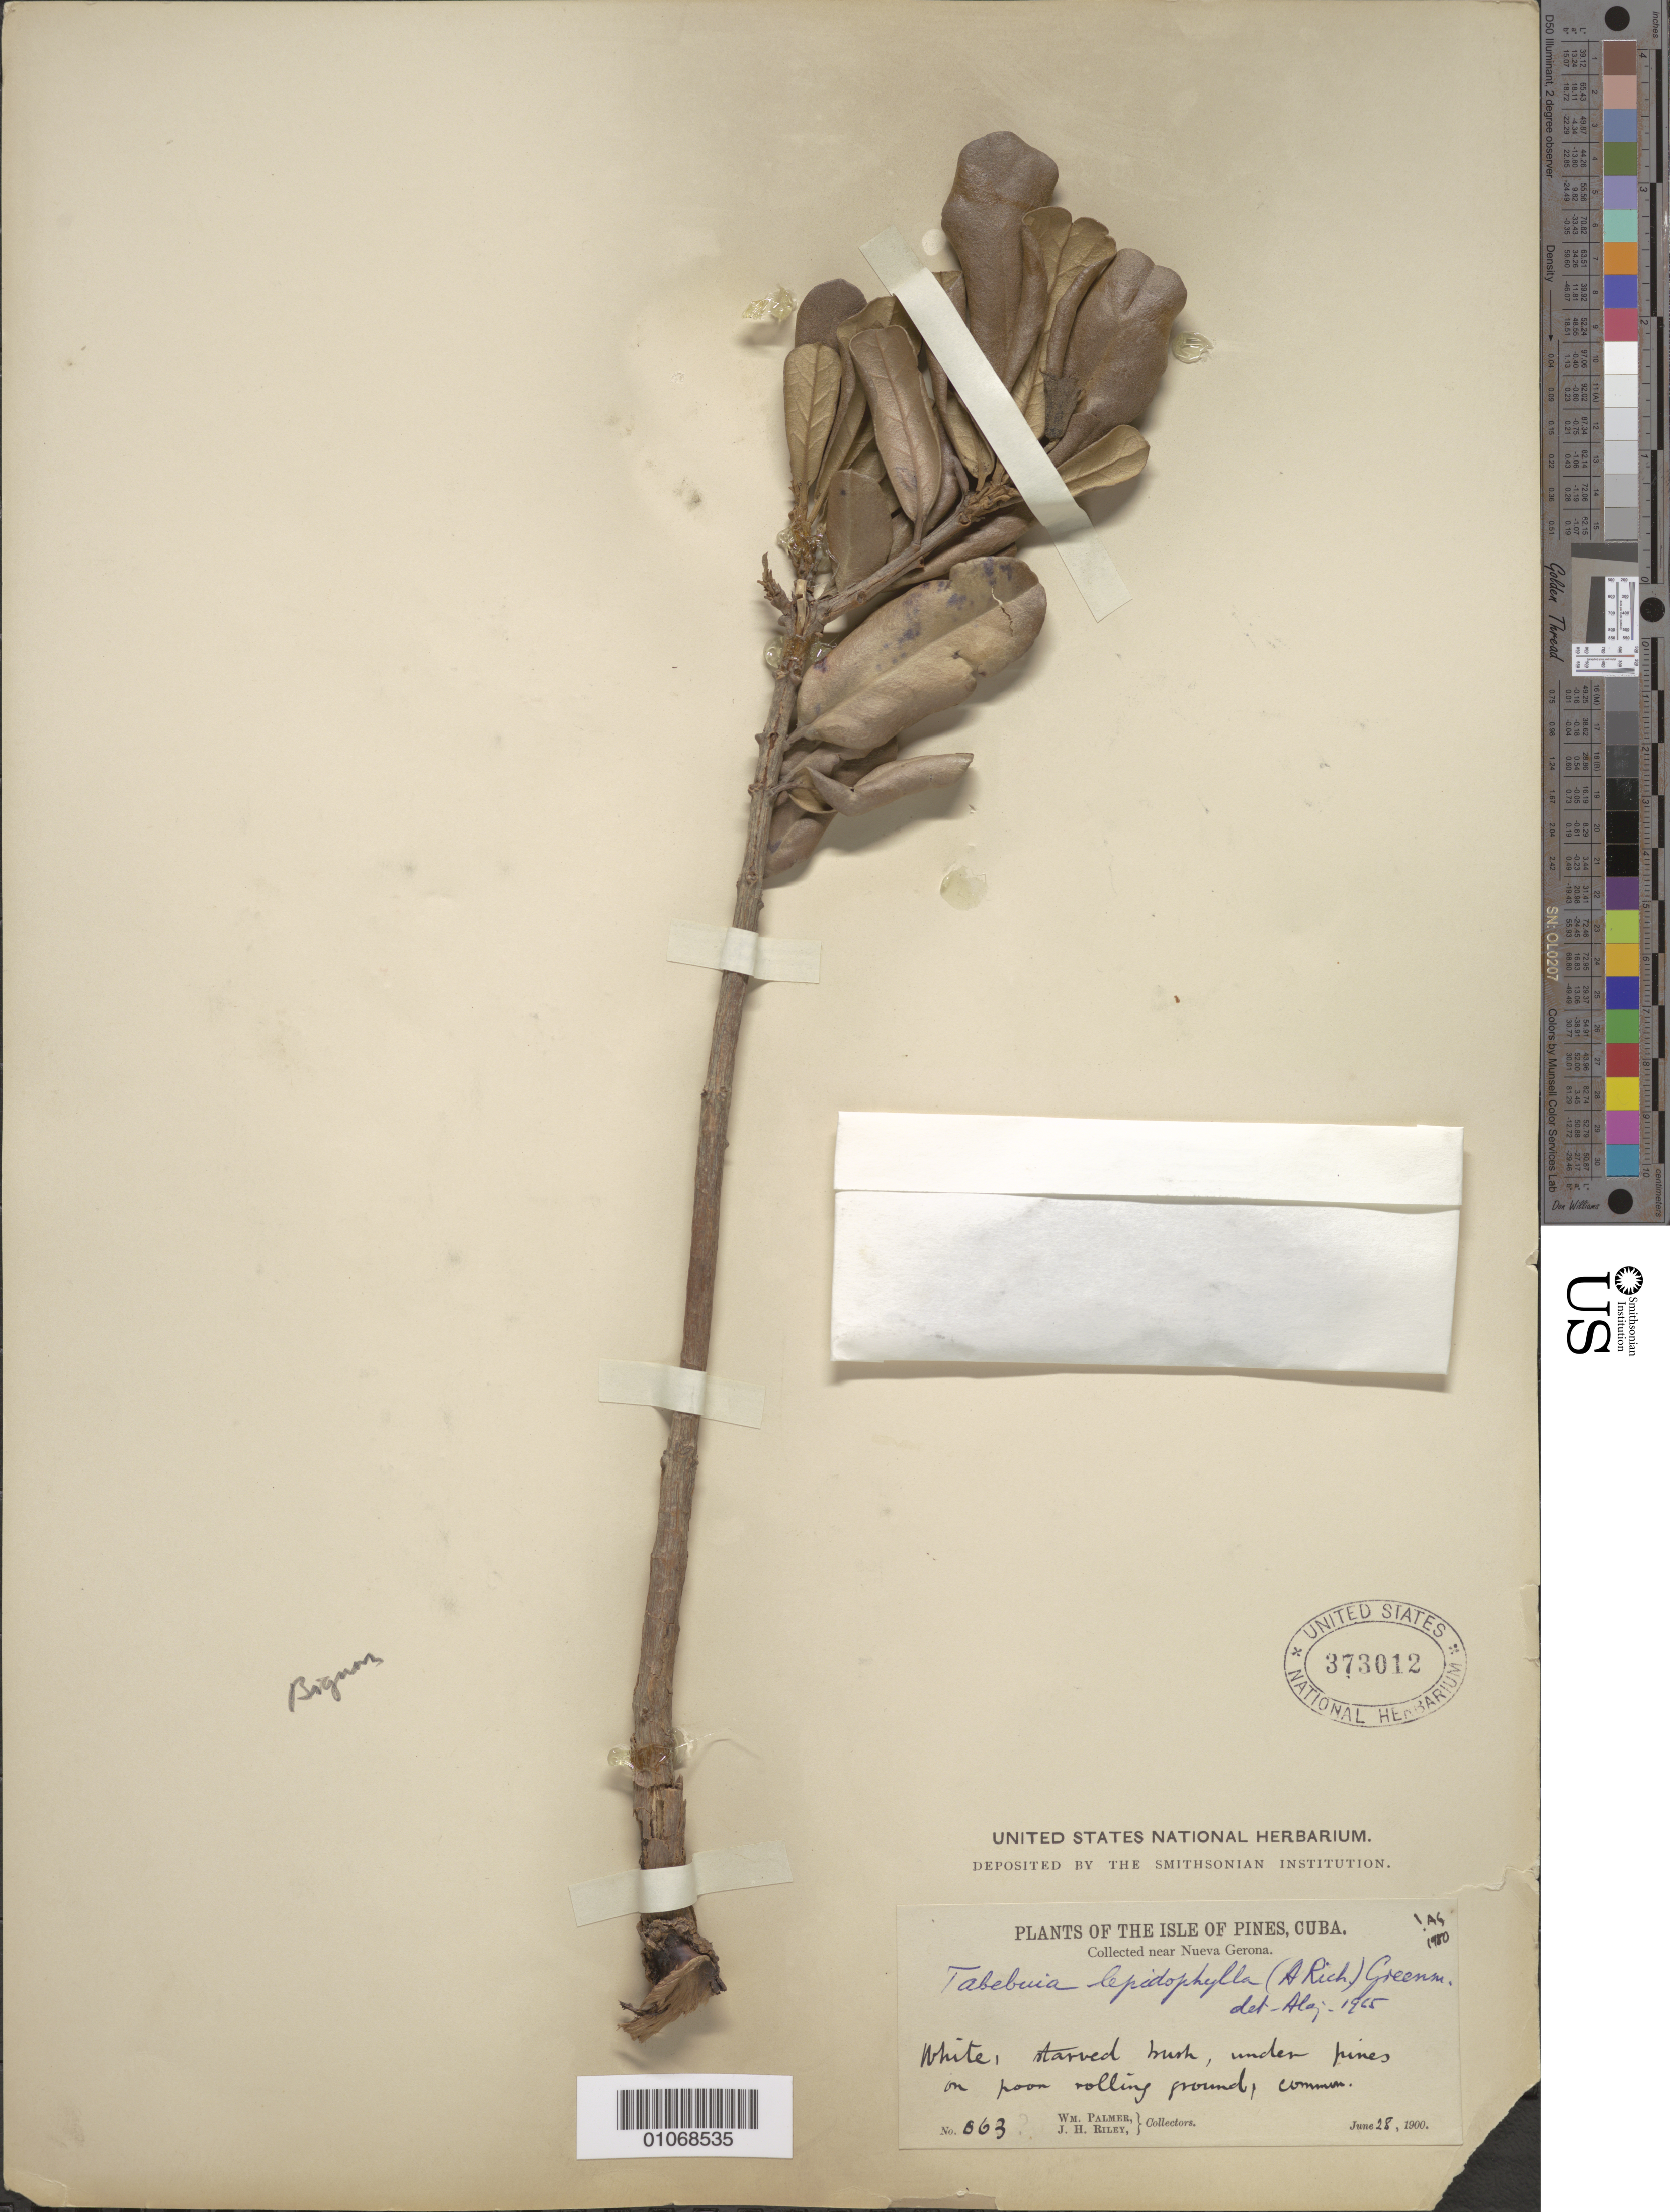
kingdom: Plantae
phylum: Tracheophyta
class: Magnoliopsida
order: Lamiales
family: Bignoniaceae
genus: Tabebuia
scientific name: Tabebuia lepidophylla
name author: (A. Rich.) Greenm.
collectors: W. Palmer & J. H. Riley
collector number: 863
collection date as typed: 28 Jun 1900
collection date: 1900-06-28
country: Cuba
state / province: Isla de La Juventud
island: Isla de la Juventud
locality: Isle of Pines, Collected near Nueva Gerona Under pines on poor rolling ground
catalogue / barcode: US 373012